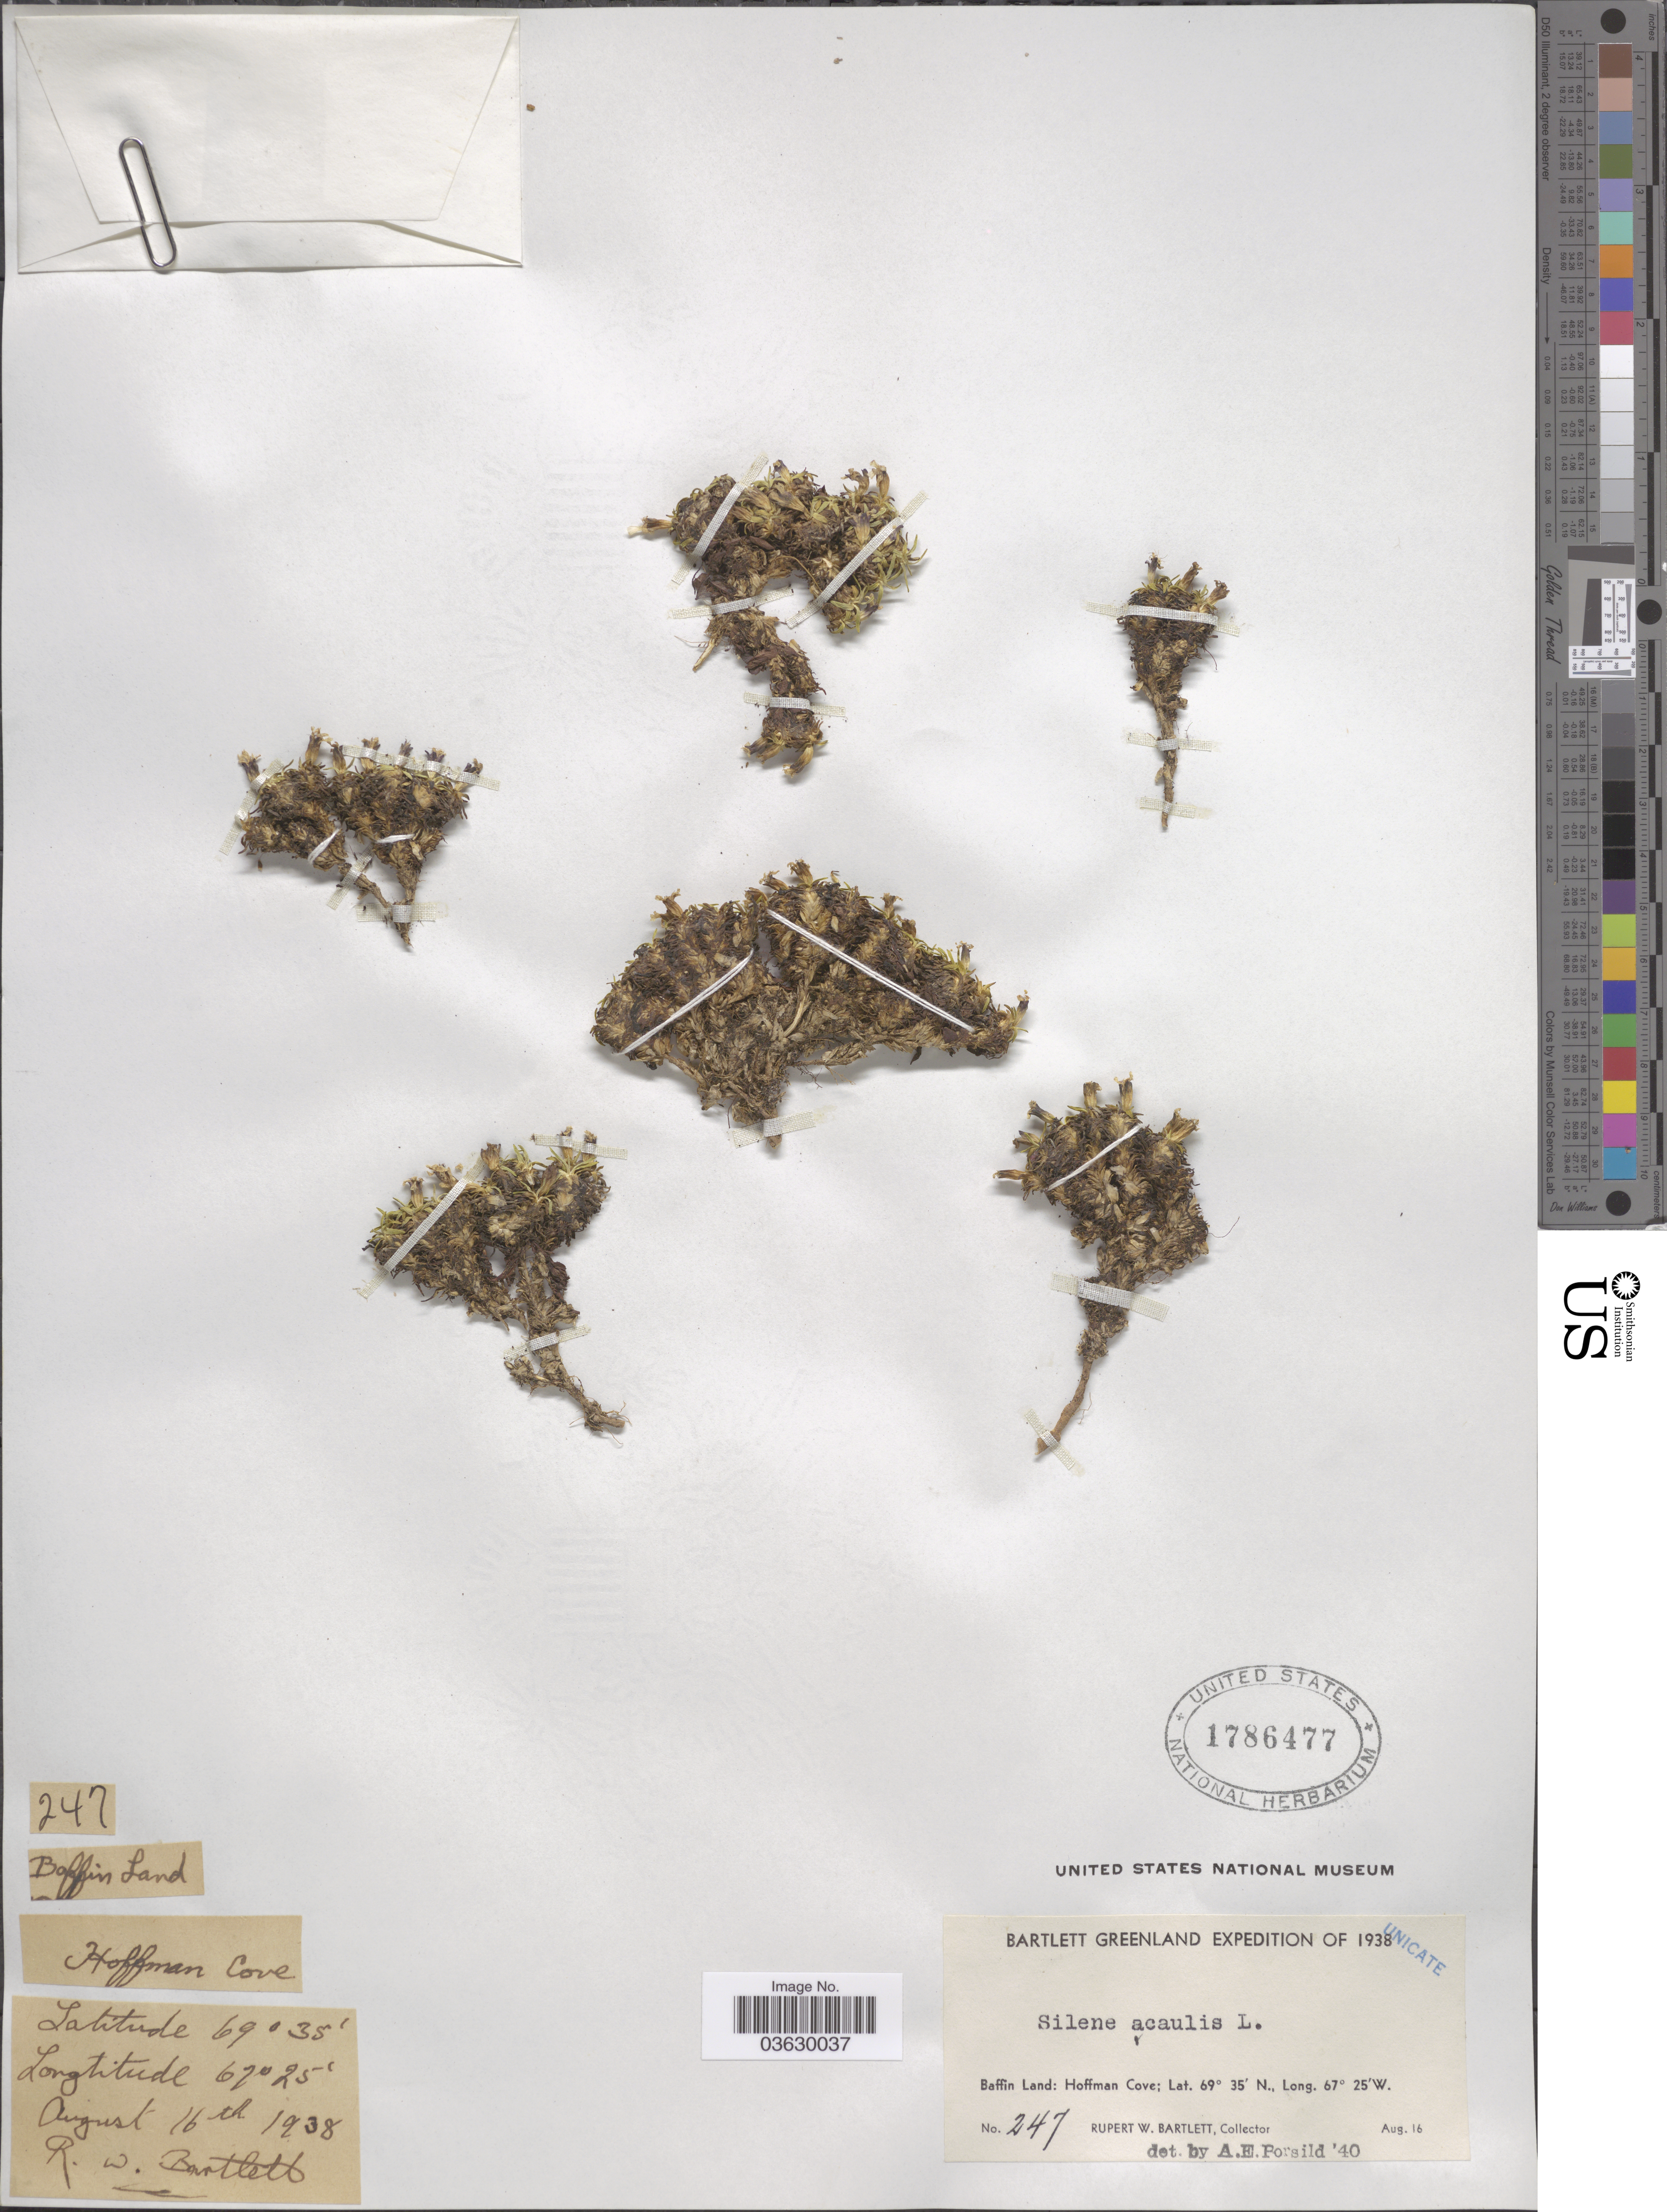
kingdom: Plantae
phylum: Tracheophyta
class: Magnoliopsida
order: Caryophyllales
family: Caryophyllaceae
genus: Silene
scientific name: Silene acaulis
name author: (L.) Jacq.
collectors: R. W. Bartlett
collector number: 247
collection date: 1938-08-16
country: Canada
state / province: Nunavut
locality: Baffin Land: Hoffman Cove.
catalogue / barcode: US 1786477